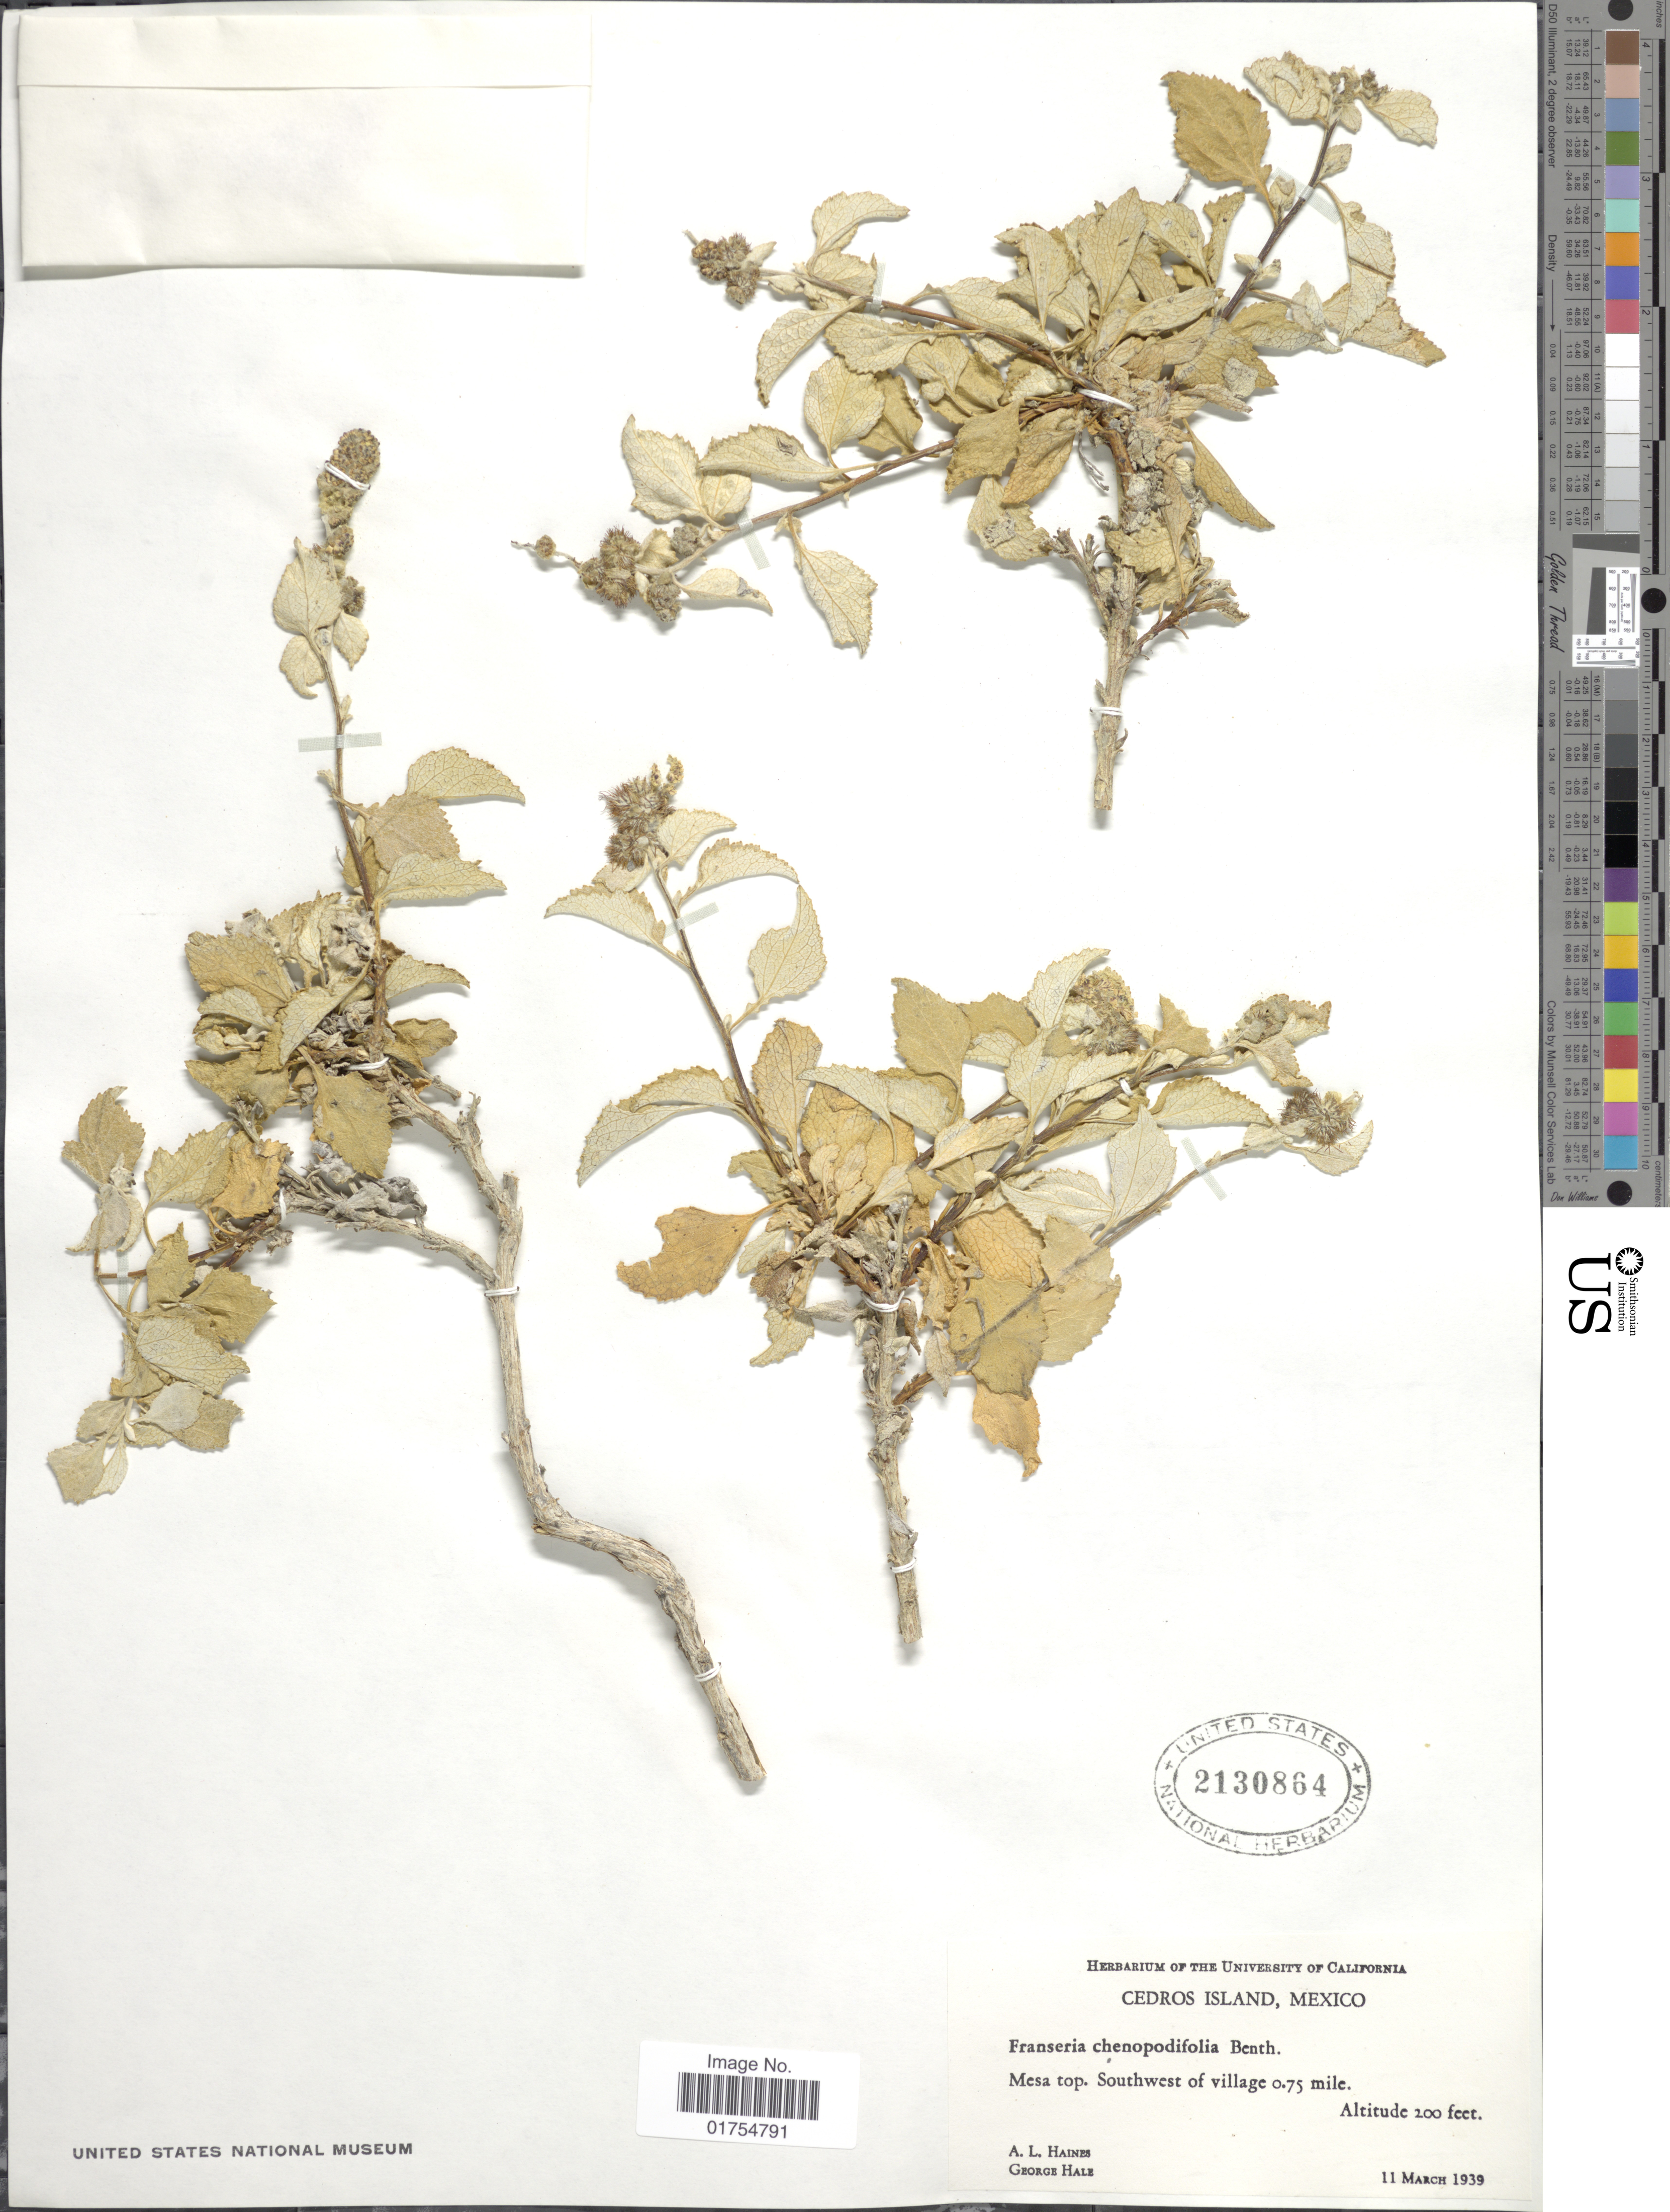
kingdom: Plantae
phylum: Tracheophyta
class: Magnoliopsida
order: Asterales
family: Asteraceae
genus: Franseria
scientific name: Franseria chenopodiifolia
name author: Benth.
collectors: A. L. Haines & G. Hale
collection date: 1939-03-11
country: Mexico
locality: Cedros Island. Mesa Top. Southwest of village 0.75 mile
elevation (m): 61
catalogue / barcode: US 2130864